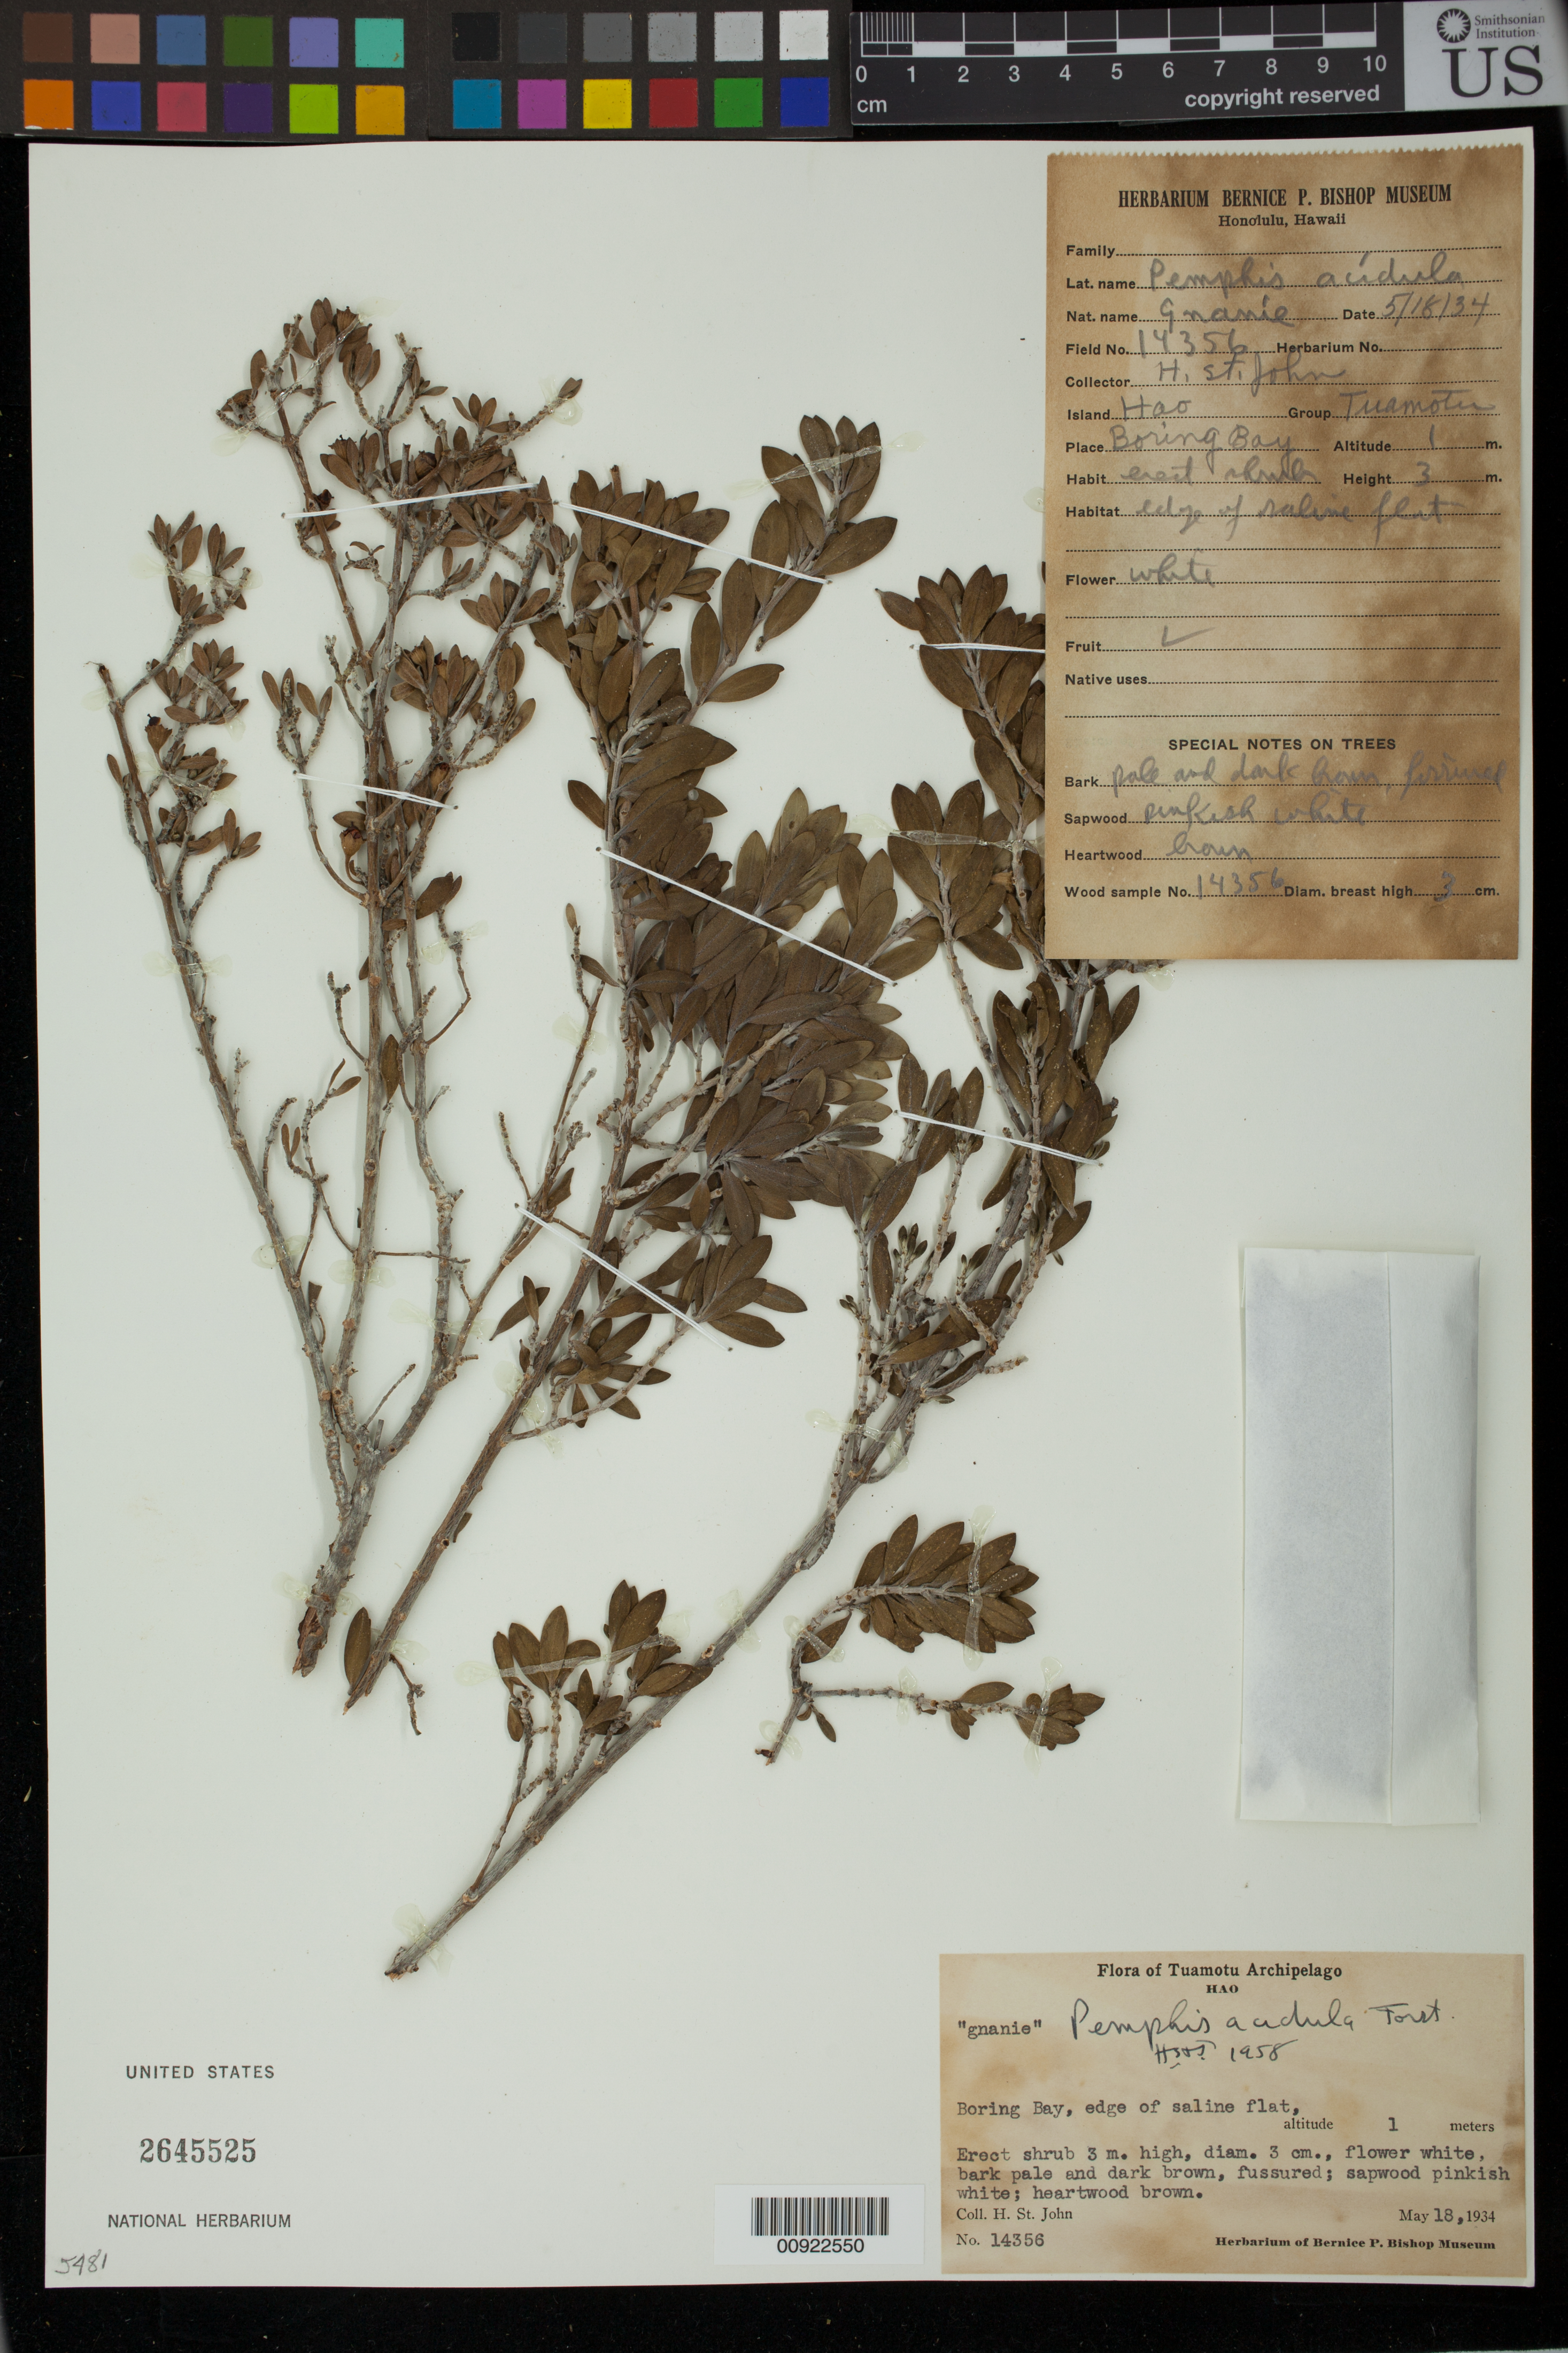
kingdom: Plantae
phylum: Tracheophyta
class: Magnoliopsida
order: Myrtales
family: Lythraceae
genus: Pemphis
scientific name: Pemphis acidula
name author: J.R. Forst. & G. Forst.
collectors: H. St. John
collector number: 14356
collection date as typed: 18 May 1934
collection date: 1934-05-18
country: French Polynesia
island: Hao Atoll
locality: Boring Bay, edge of saline flat.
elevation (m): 1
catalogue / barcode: US 2645525